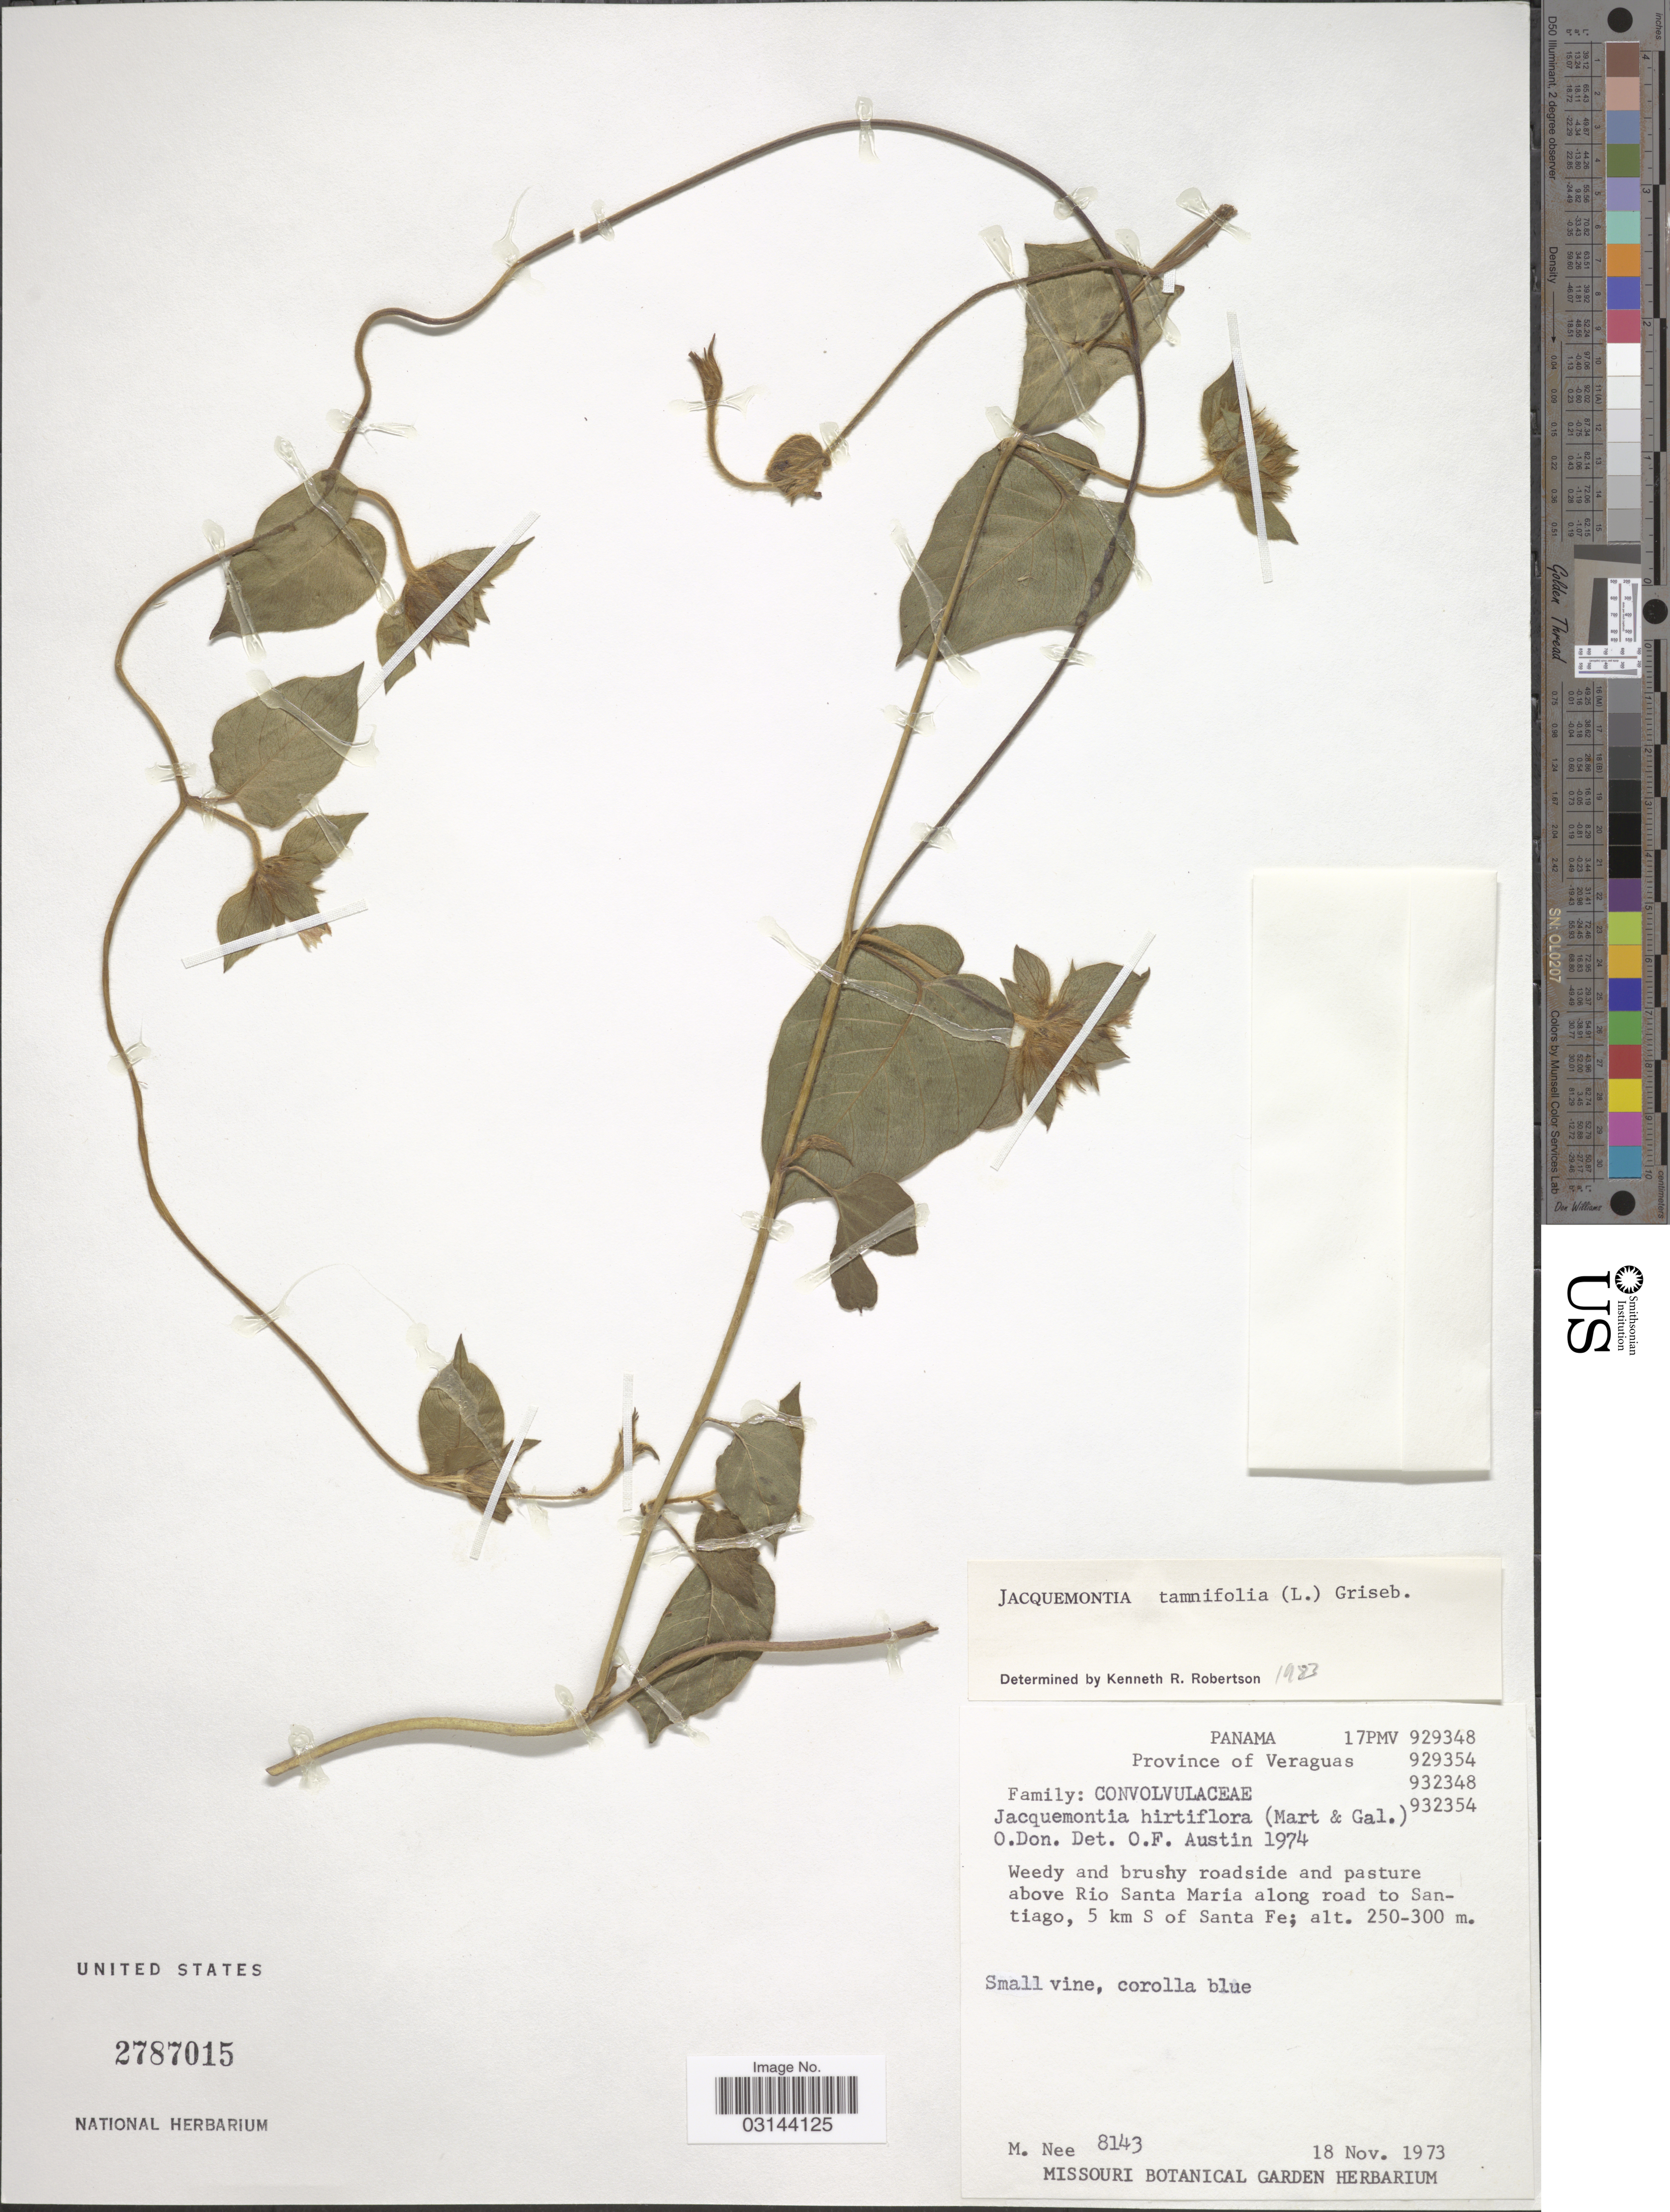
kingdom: Plantae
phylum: Tracheophyta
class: Magnoliopsida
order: Solanales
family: Convolvulaceae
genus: Jacquemontia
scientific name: Jacquemontia tamnifolia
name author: (L.) Griseb.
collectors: M. Nee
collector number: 8143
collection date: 1973-11-18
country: Panama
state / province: Veraguas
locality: Weedy and brushy roadside and pasture above Rio Santa Maria along road to Santiago, 5 km S of Santa Fe.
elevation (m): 250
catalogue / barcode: US 2787015